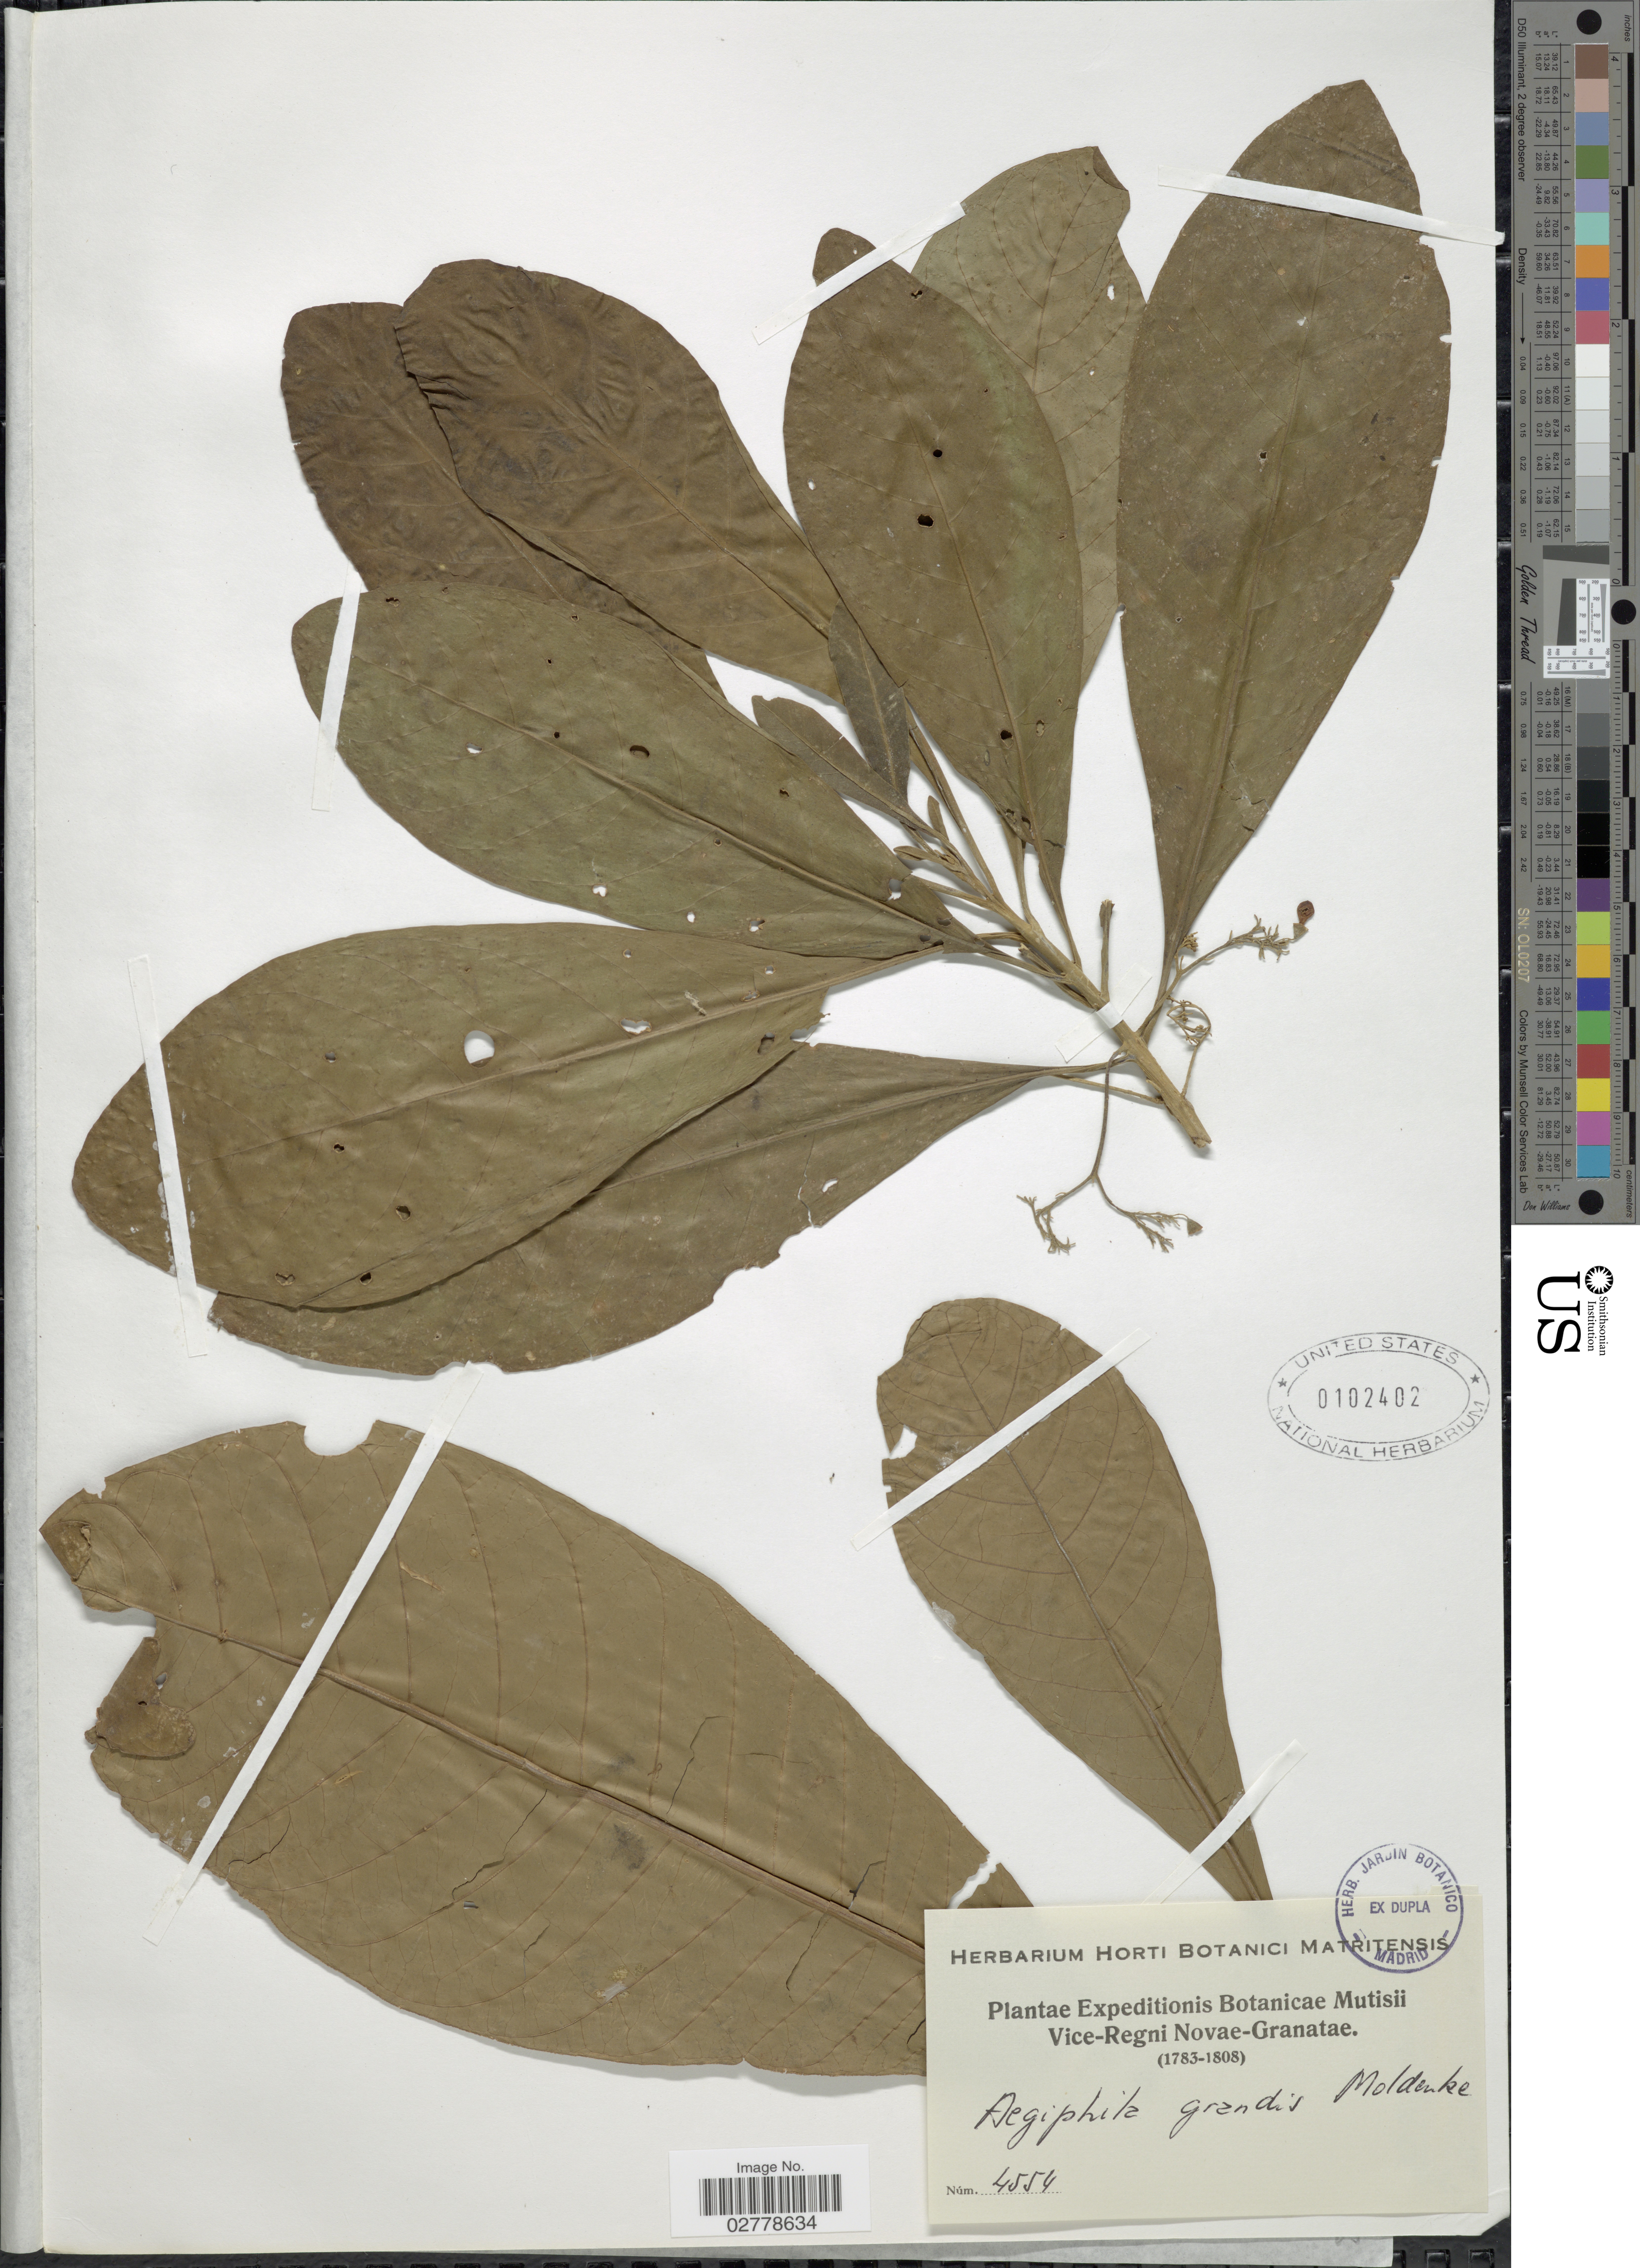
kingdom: Plantae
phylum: Tracheophyta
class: Magnoliopsida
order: Lamiales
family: Lamiaceae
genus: Aegiphila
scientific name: Aegiphila grandis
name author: Moldenke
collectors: Expeditions Botanicae Mutisii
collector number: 4554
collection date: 1783/1808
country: Colombia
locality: Vice-Regni Novae-Granatae.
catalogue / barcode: US 102402